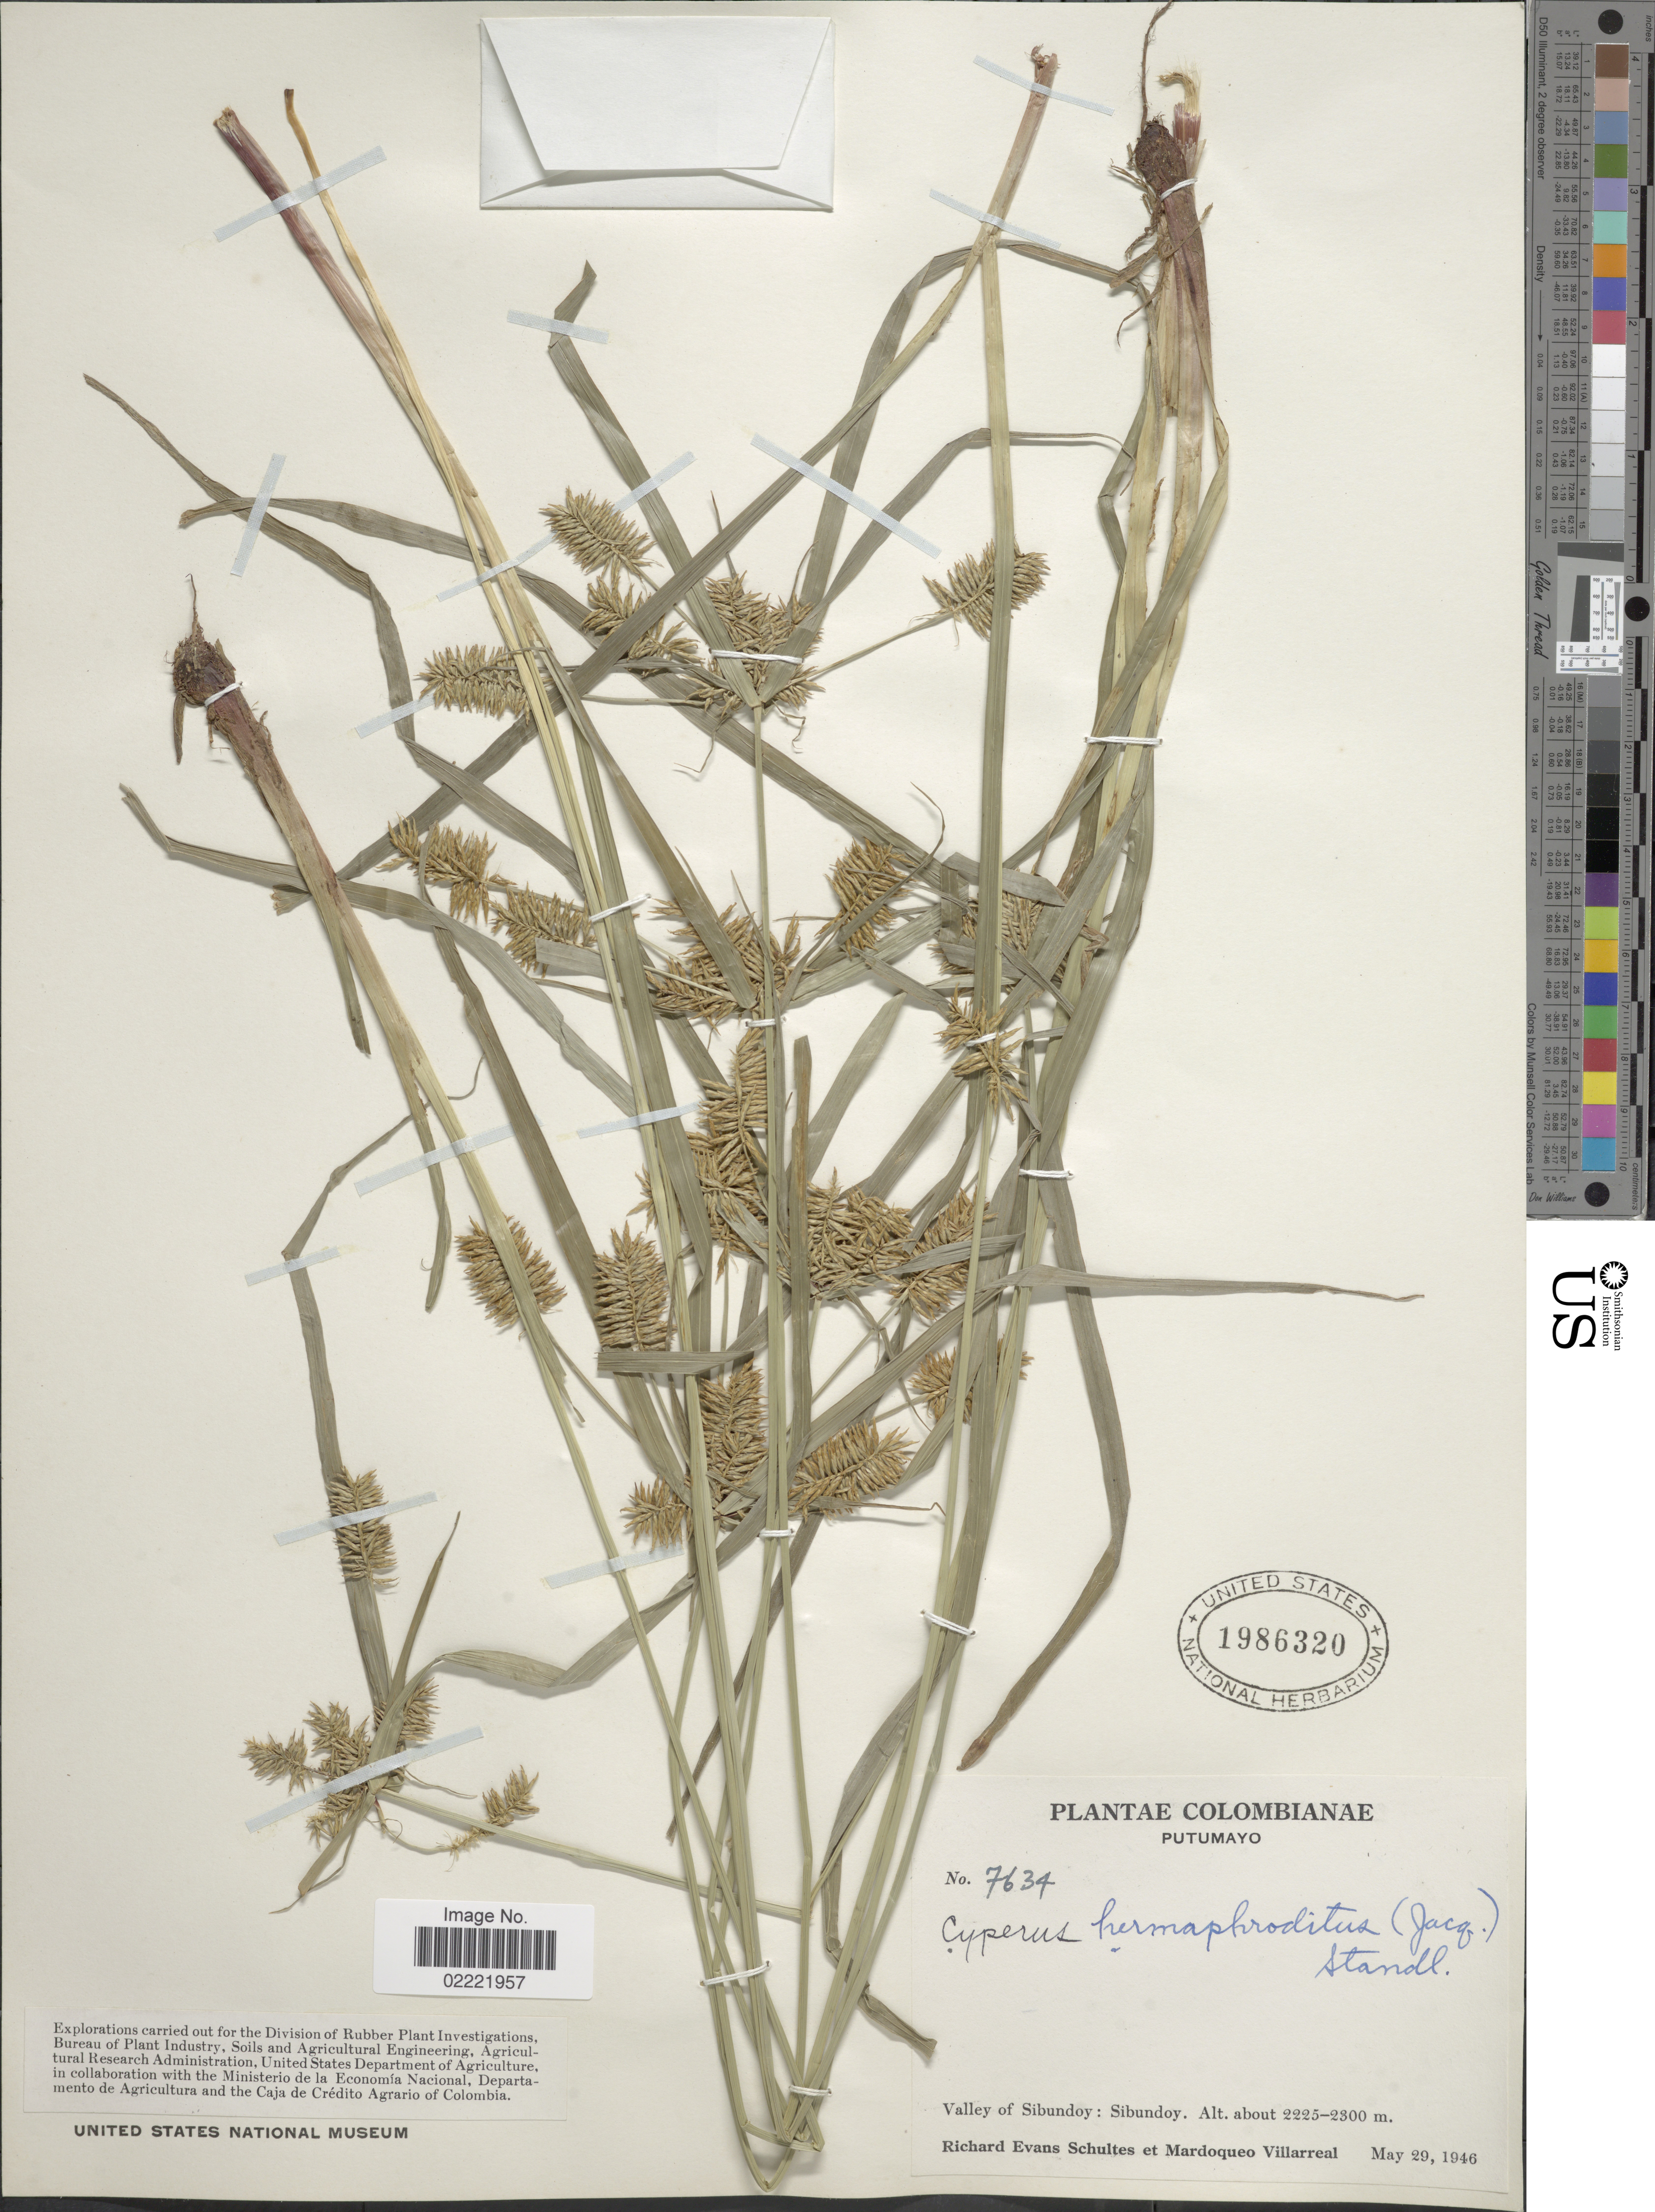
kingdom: Plantae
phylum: Tracheophyta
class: Liliopsida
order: Poales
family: Cyperaceae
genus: Cyperus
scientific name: Cyperus hermaphroditus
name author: (Jacq.) Standl.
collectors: R. E. Schultes & M. Villarreal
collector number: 7634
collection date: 1946-05-29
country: Colombia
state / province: Putumayo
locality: Valley of Sibundoy, Sibundoy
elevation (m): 2225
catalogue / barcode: US 1986320